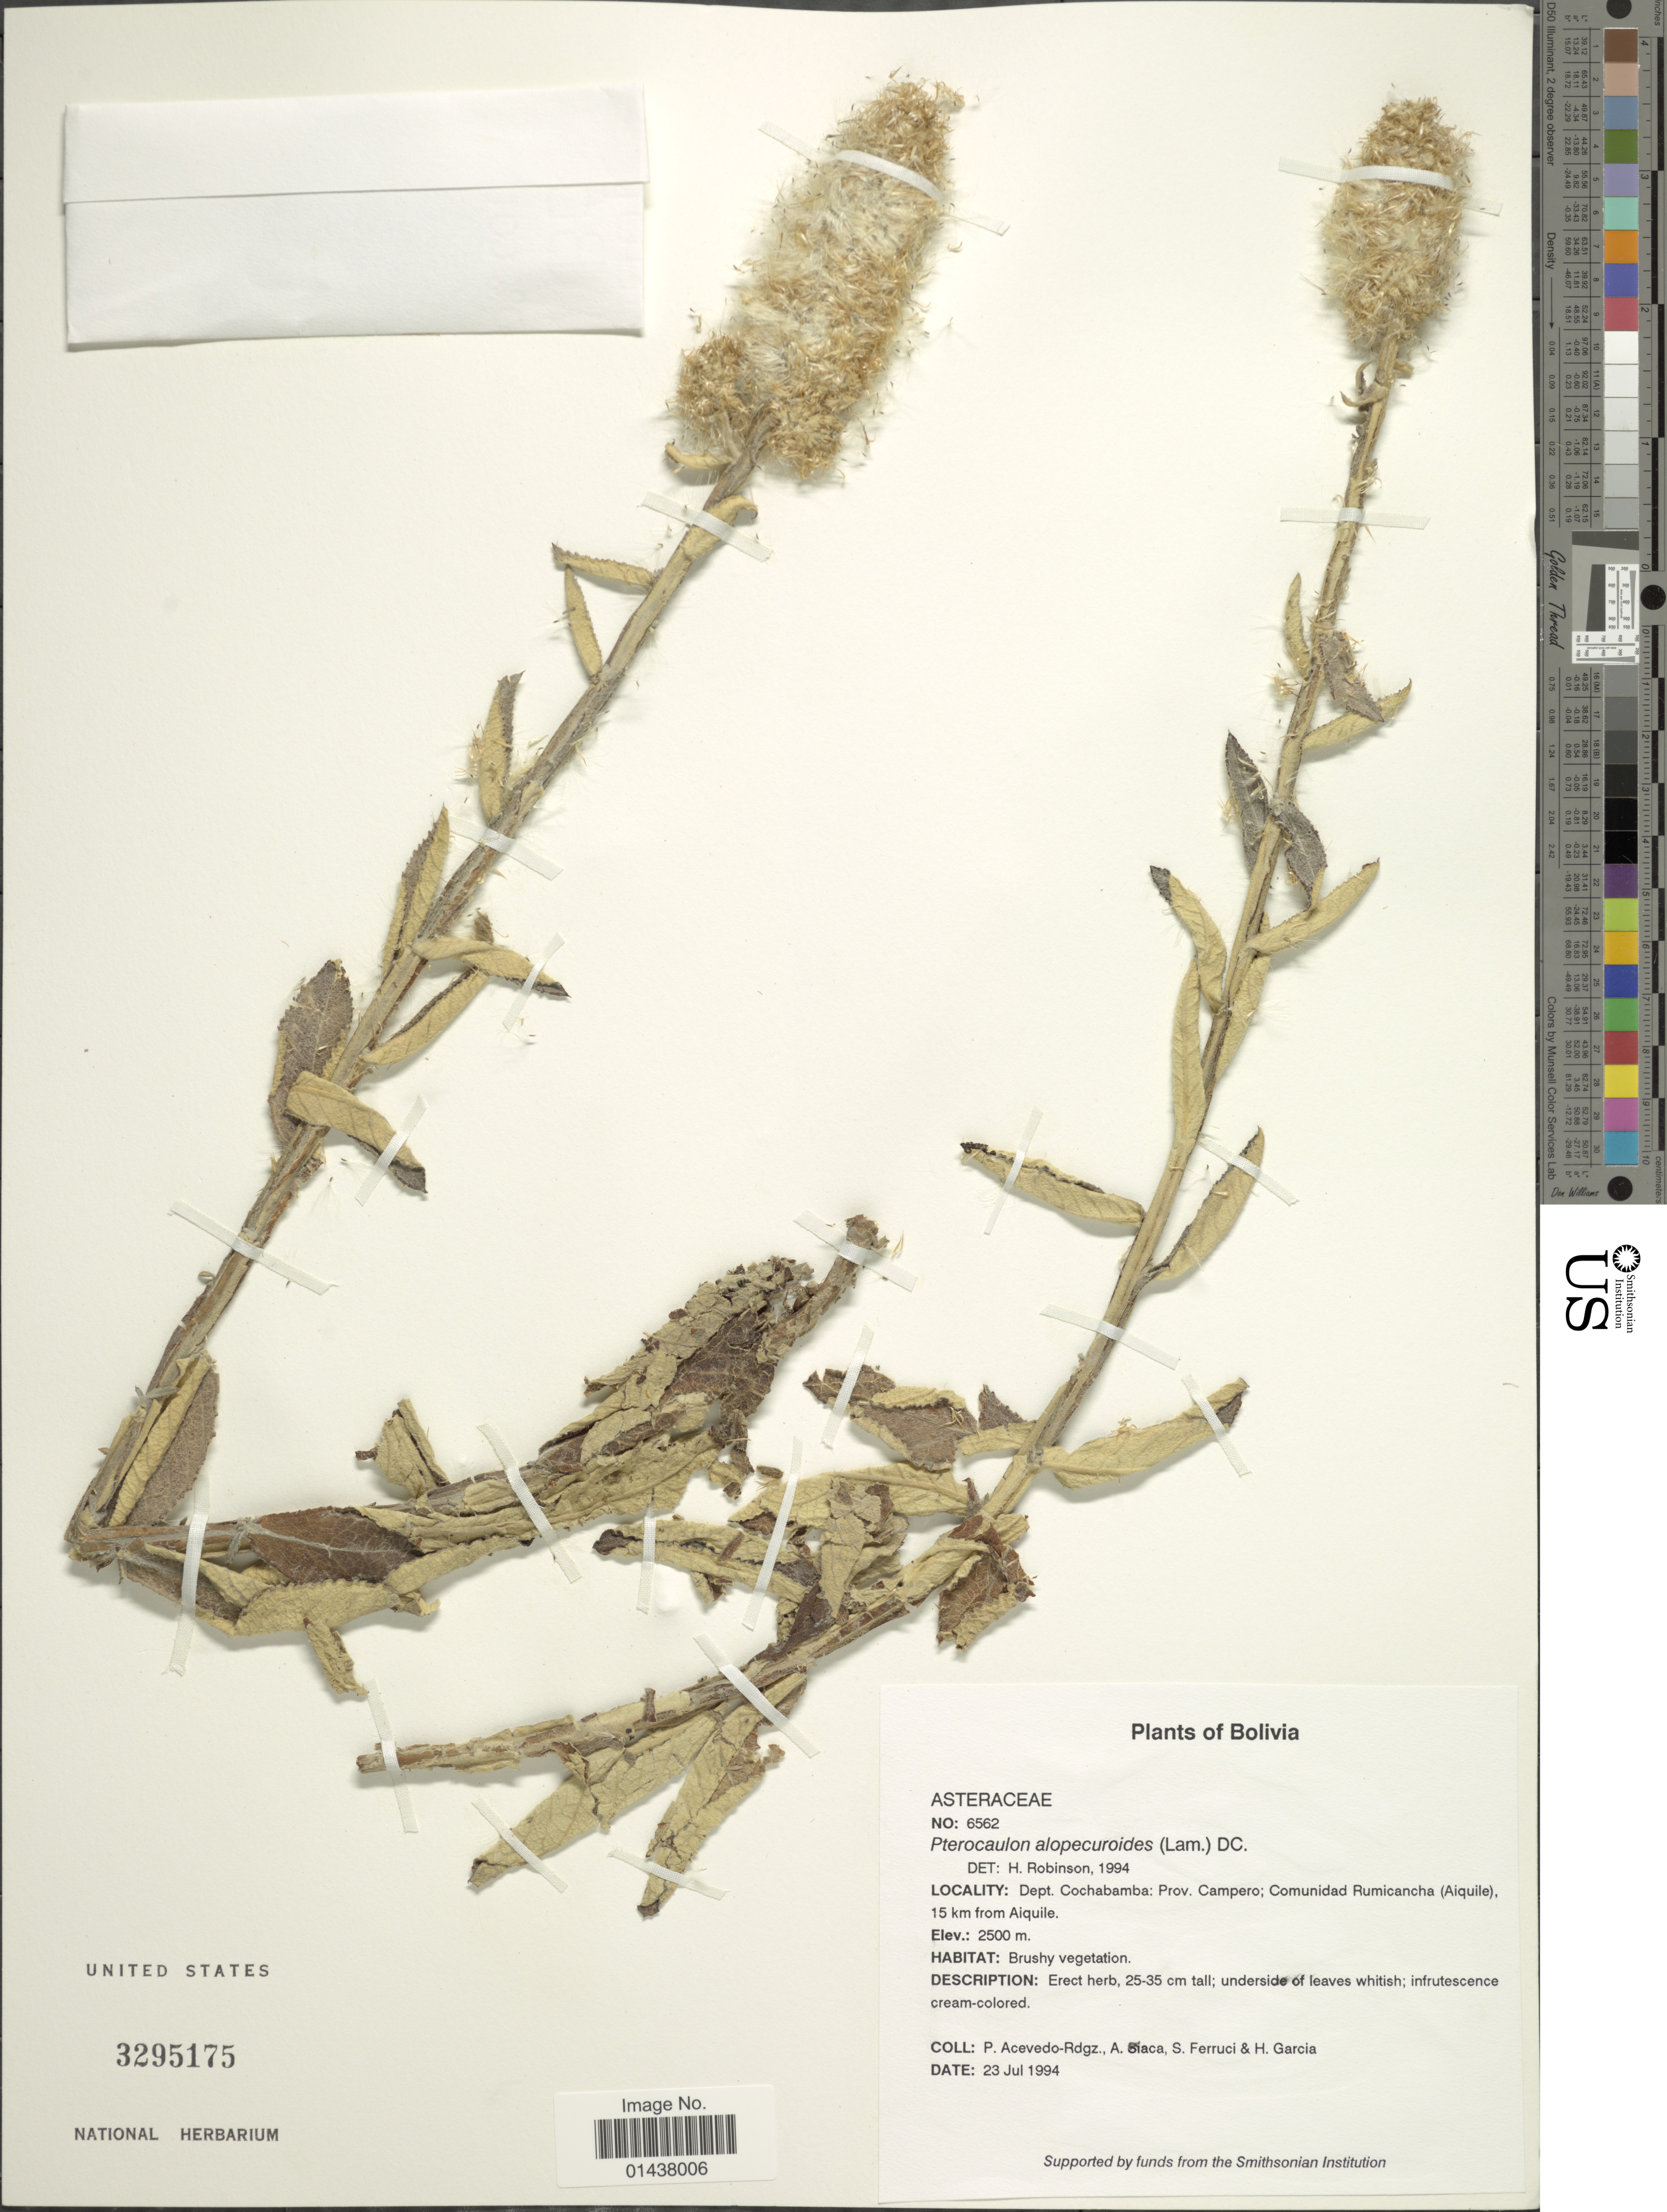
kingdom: Plantae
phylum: Tracheophyta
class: Magnoliopsida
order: Asterales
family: Asteraceae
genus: Pterocaulon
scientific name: Pterocaulon alopecuroides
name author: (Lam.) DC.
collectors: P. Acevedo-Rodr., A. Siaca, S. Ferruci & H. Garcia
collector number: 6562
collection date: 1994-07-23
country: Bolivia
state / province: Cochabamba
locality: Prov. Campero; Comunidad Rumicancha (Aiquile), 15 km from Aiquile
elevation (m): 2500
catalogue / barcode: US 3295175